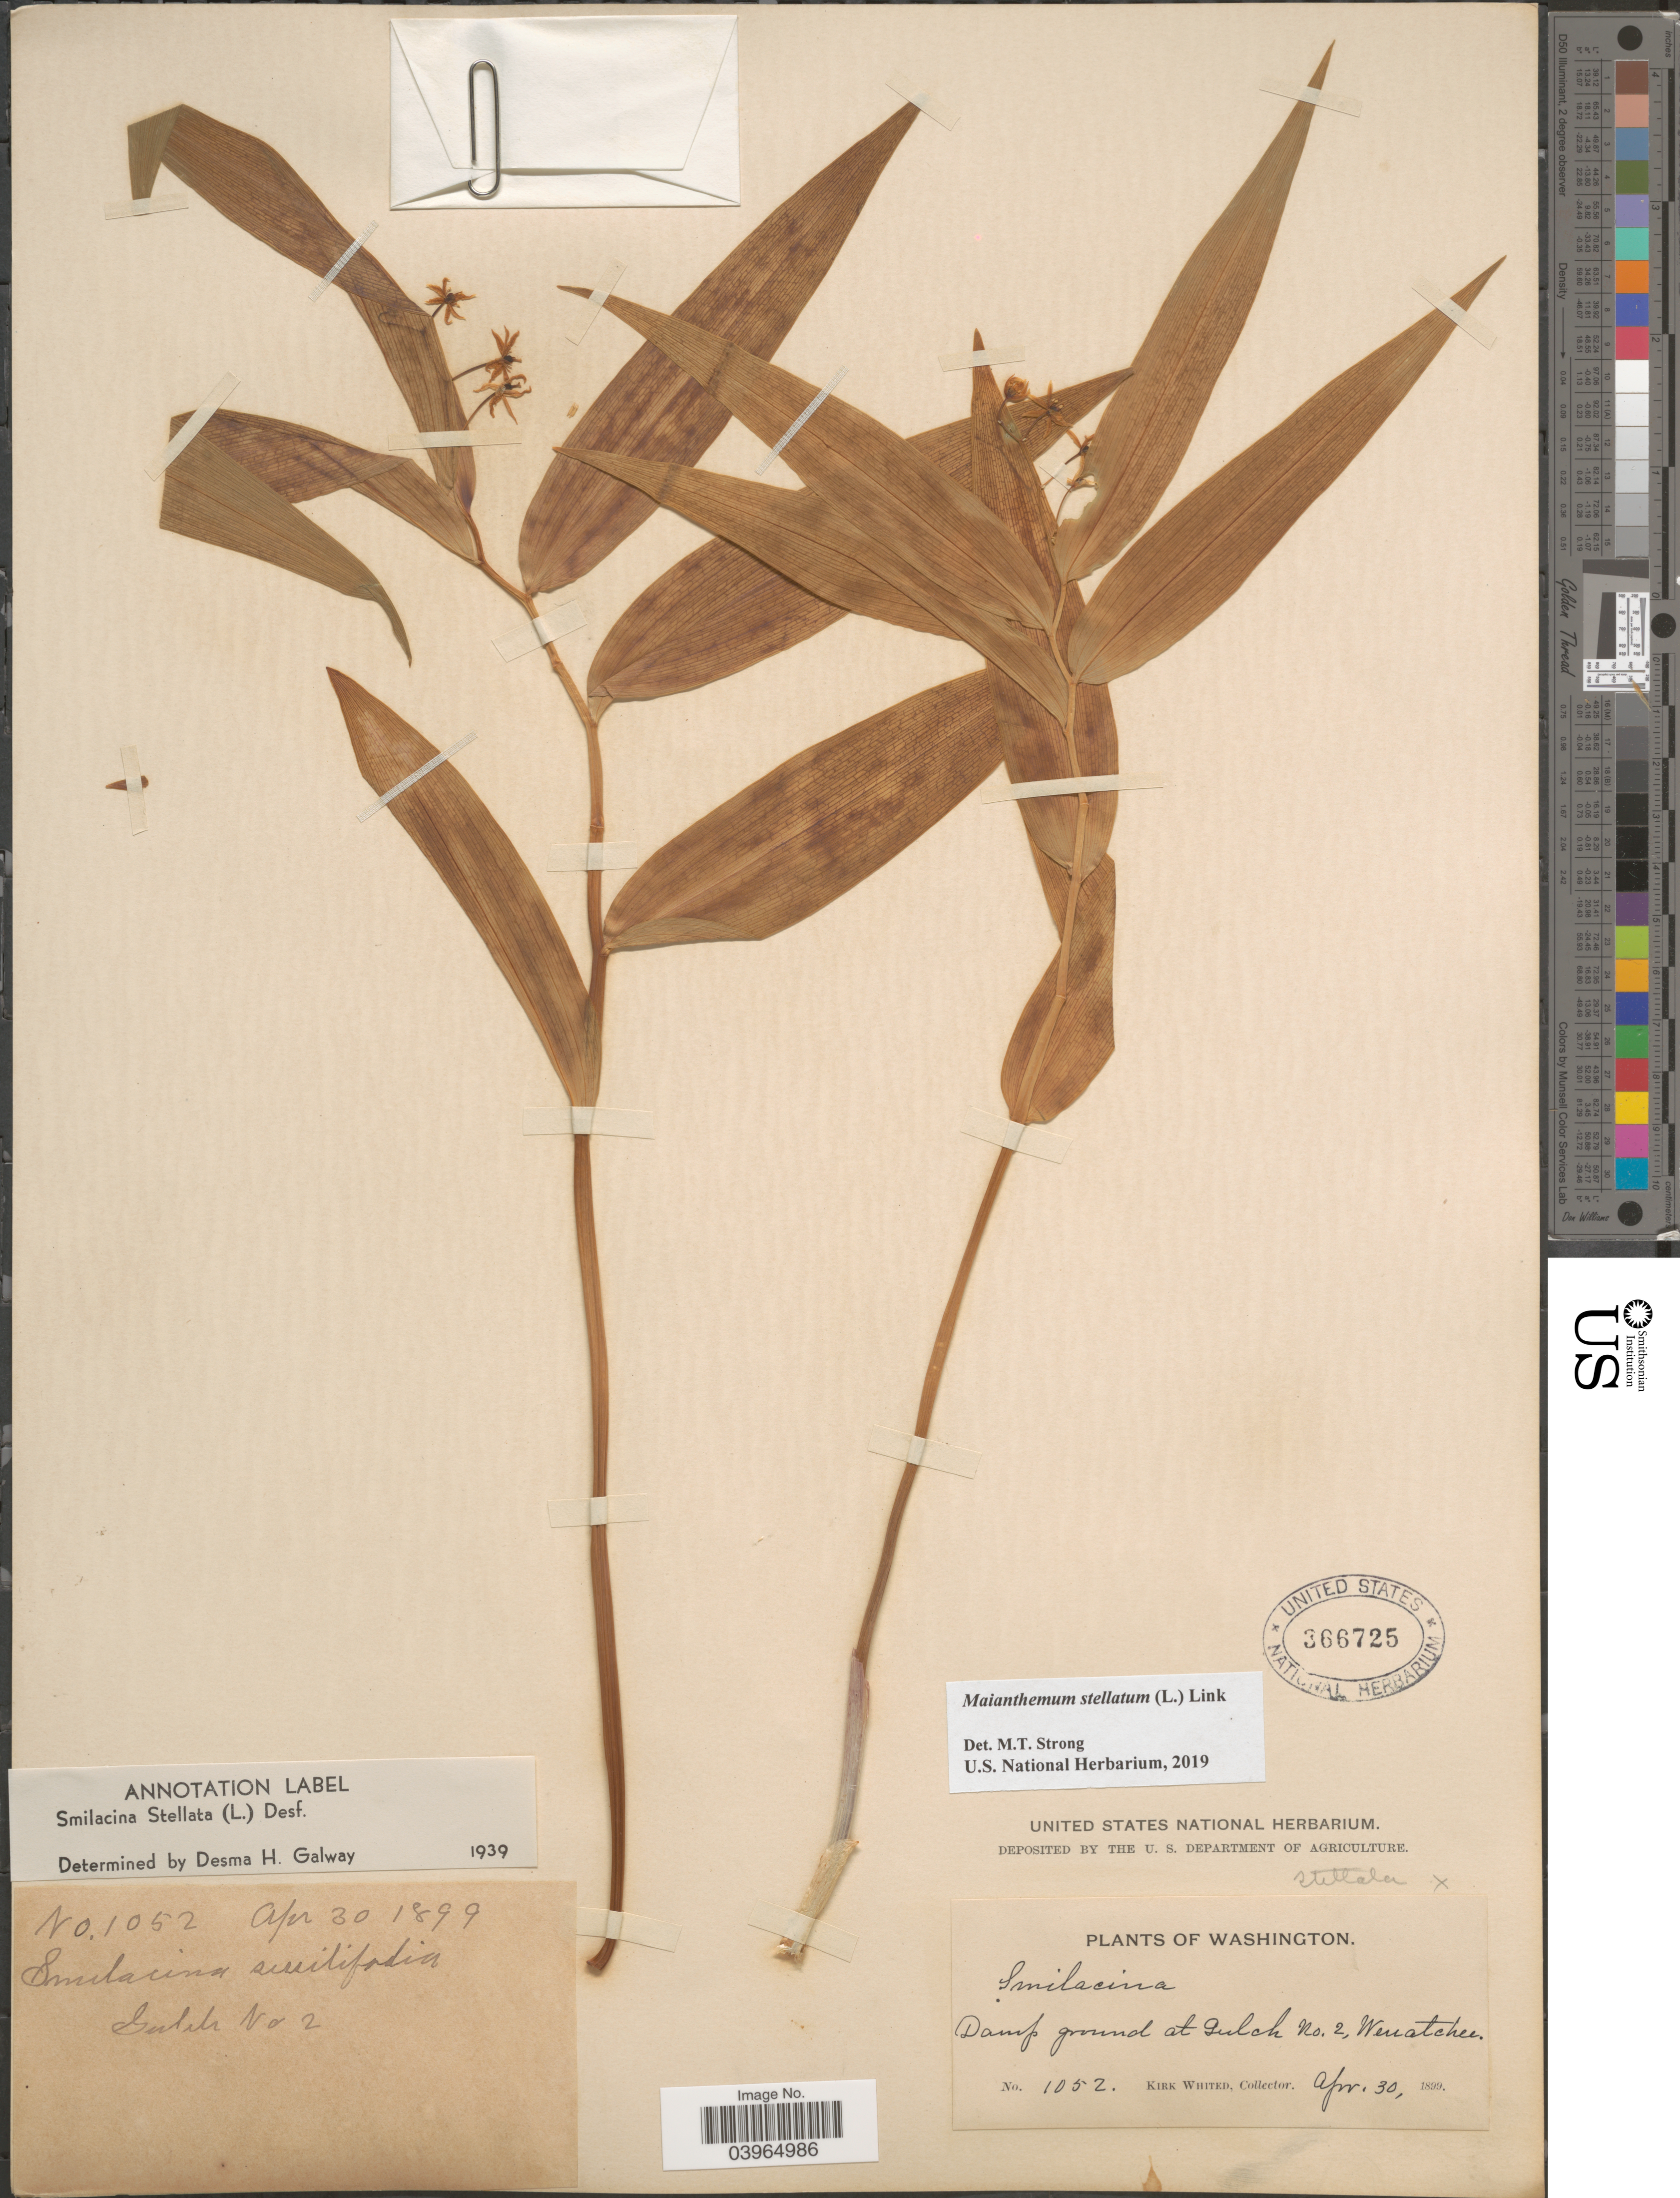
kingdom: Plantae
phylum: Tracheophyta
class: Liliopsida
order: Asparagales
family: Asparagaceae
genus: Maianthemum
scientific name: Maianthemum stellatum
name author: (L.) Link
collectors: K. Whited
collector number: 1052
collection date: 1899-04-30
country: United States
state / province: Washington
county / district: Chelan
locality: Damp ground at Gulch No. 2, Wenatchee.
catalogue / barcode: US 366725